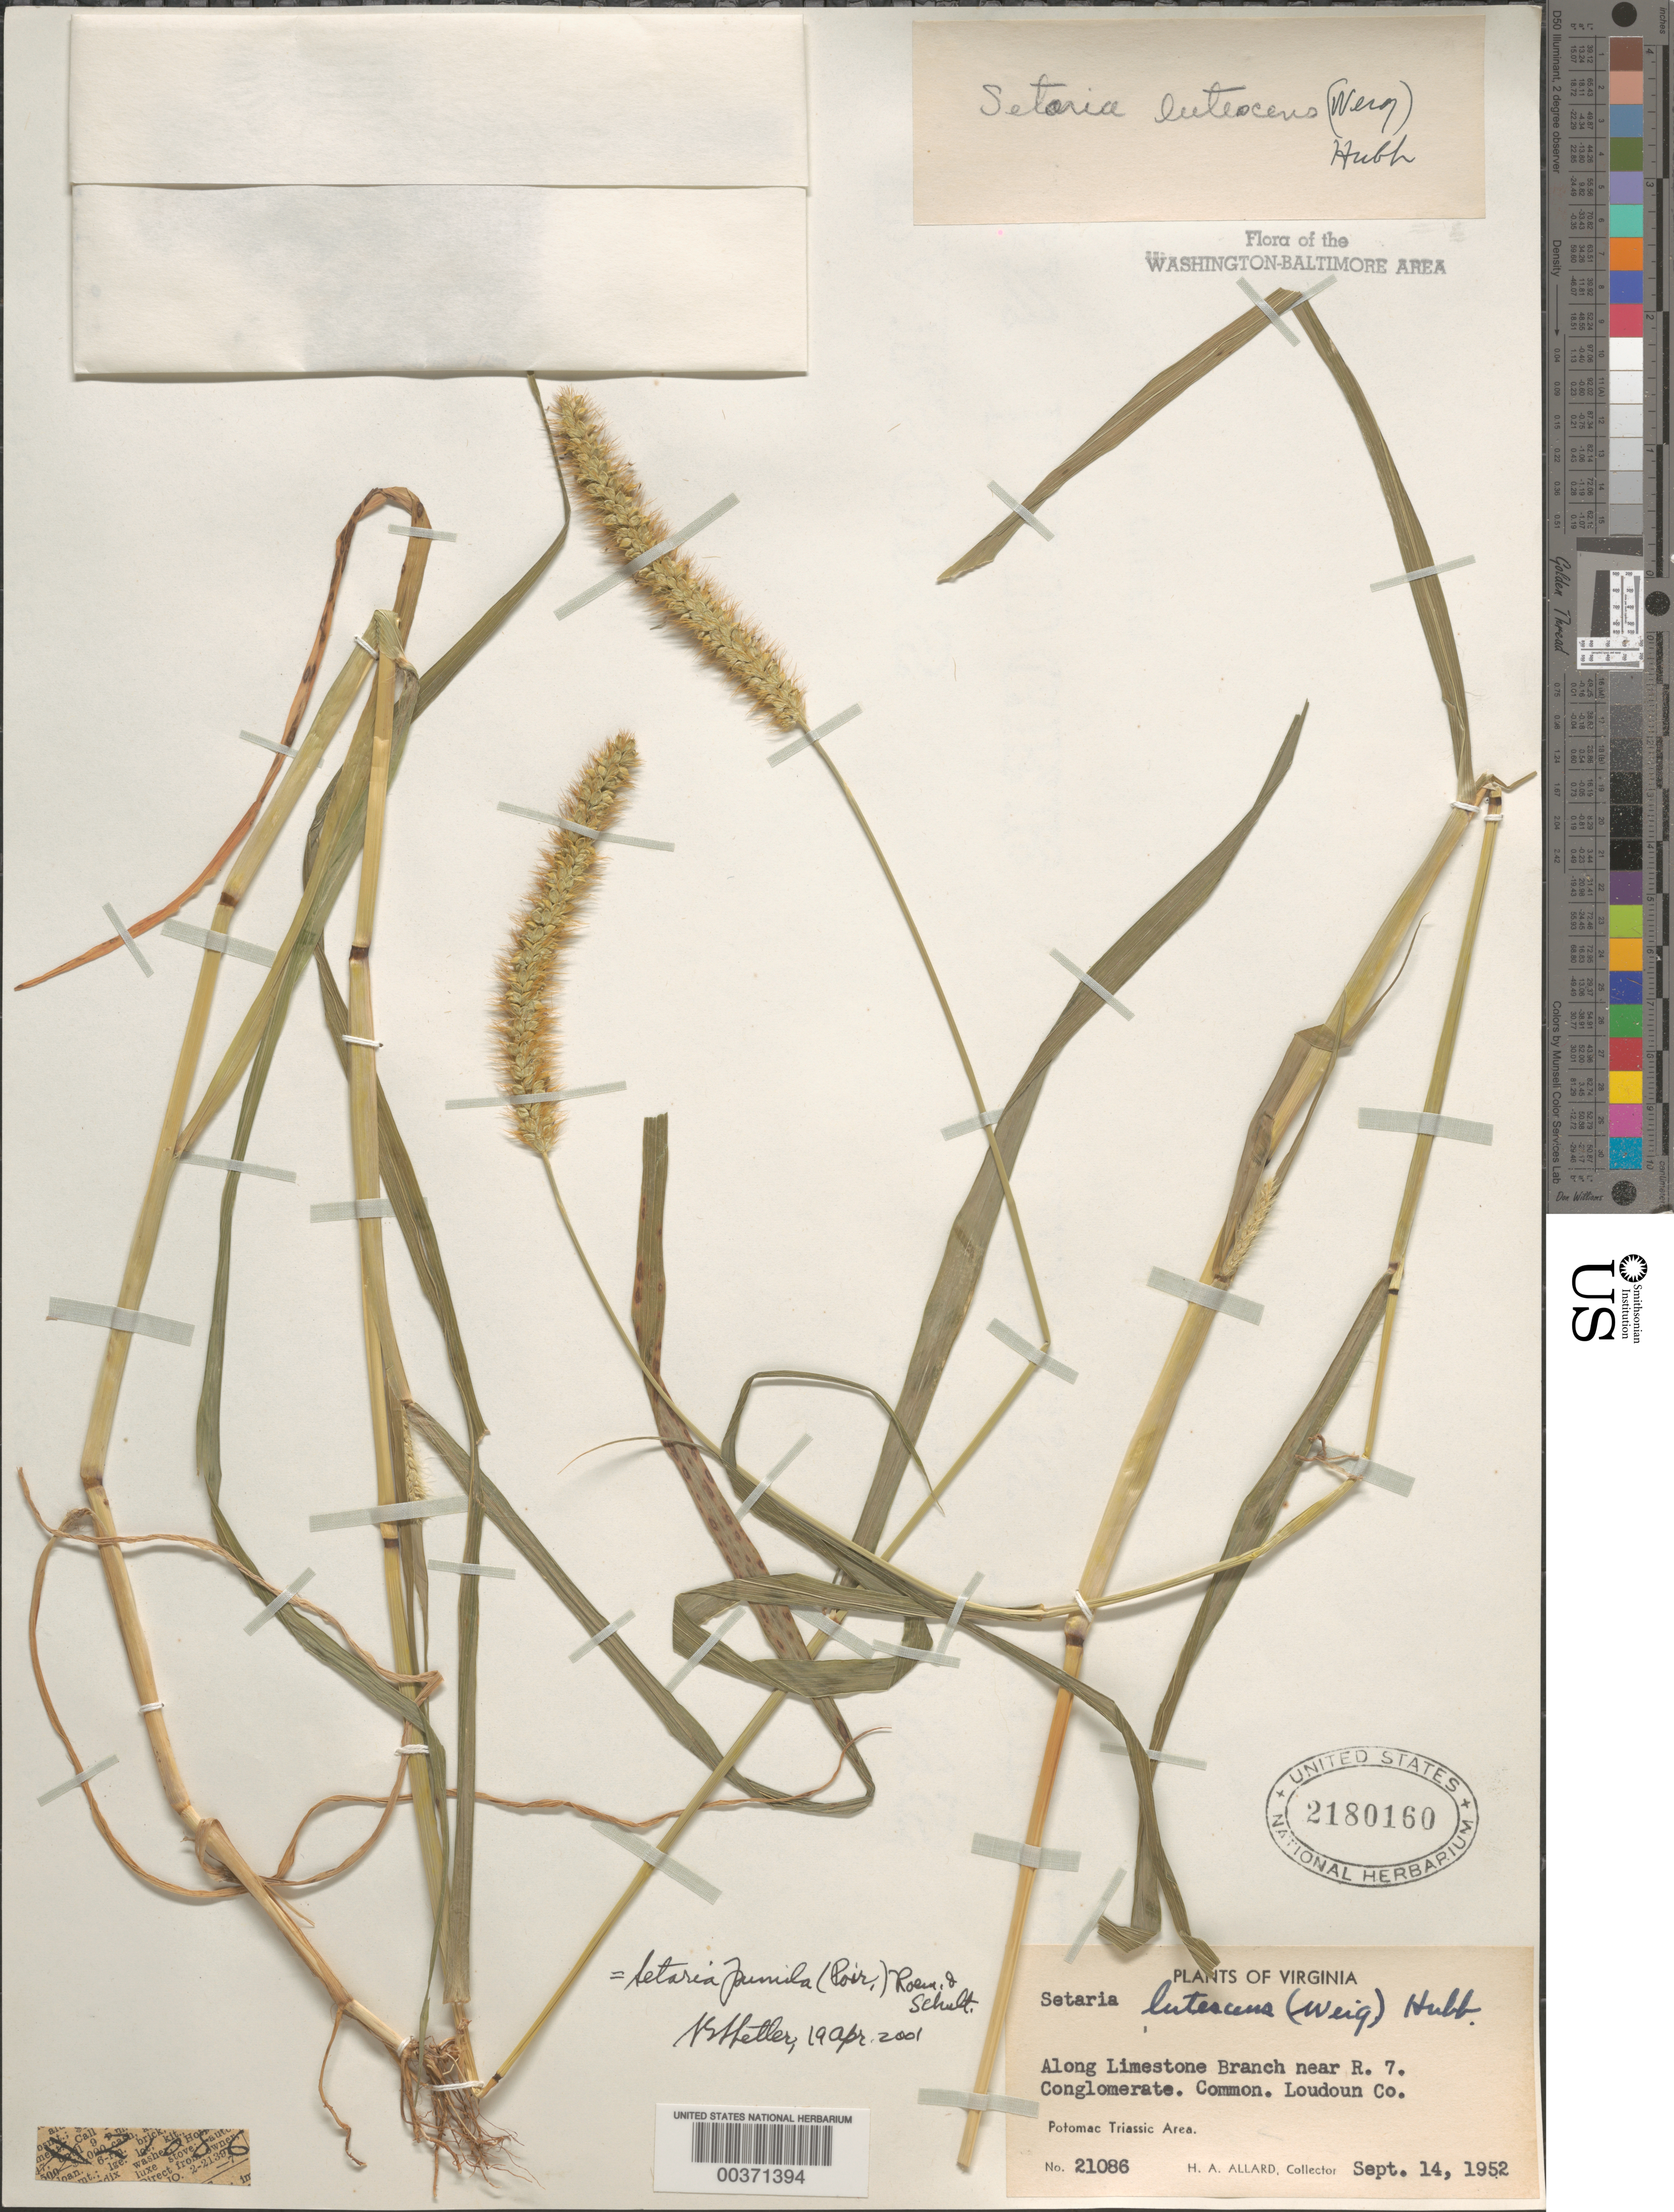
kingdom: Plantae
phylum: Tracheophyta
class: Liliopsida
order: Poales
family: Poaceae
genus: Setaria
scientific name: Setaria pumila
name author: (Poir.) Roem. & Schult.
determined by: Shetler, Stanwyn G., (US), NMNH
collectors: H. A. Allard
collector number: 21086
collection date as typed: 14 Sep 1952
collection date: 1952-09-14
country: United States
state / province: Virginia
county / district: Loudoun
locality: Limestone Branch near Route 7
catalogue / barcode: US 2180160